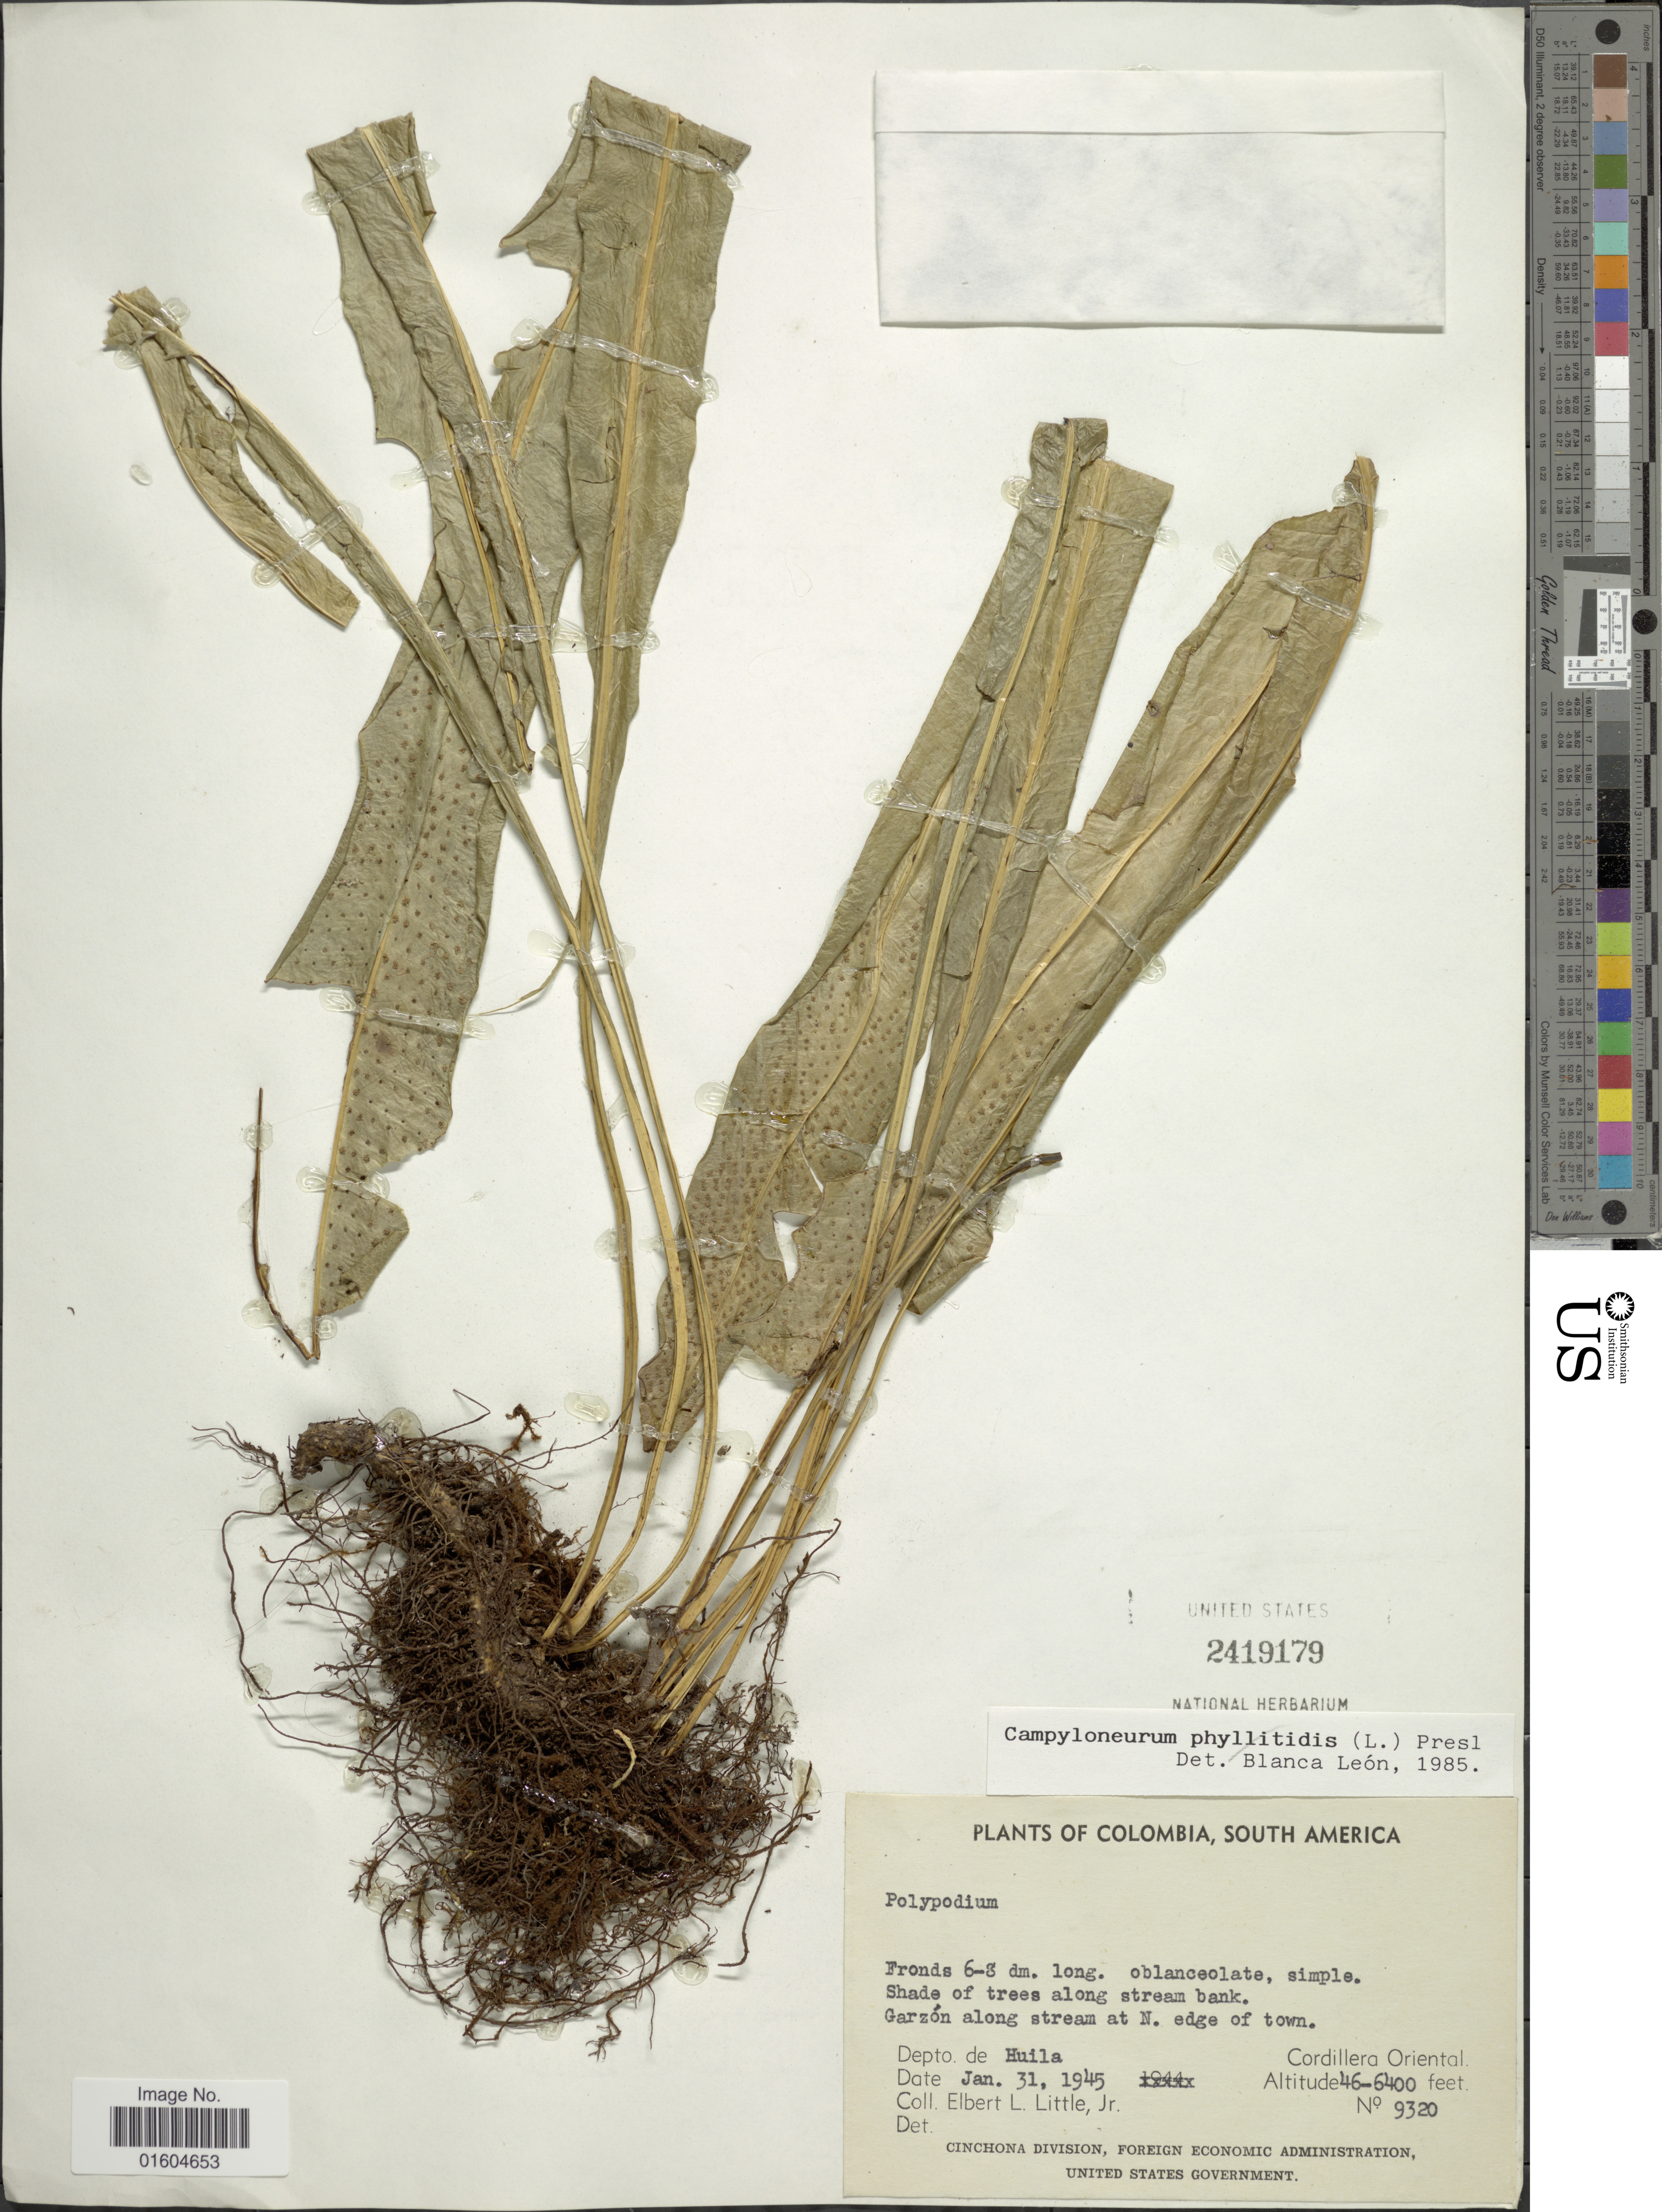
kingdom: Plantae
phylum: Tracheophyta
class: Polypodiopsida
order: Polypodiales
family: Polypodiaceae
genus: Campyloneurum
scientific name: Campyloneurum phyllitidis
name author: (L.) C. Presl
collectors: E. L. Little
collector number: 9320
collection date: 1945-01-31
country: Colombia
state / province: Huila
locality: Colombia, South America. Depto. de Huila. Cordillera Oriental. Garzon along stream at N. edge of town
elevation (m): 14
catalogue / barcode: US 2419179